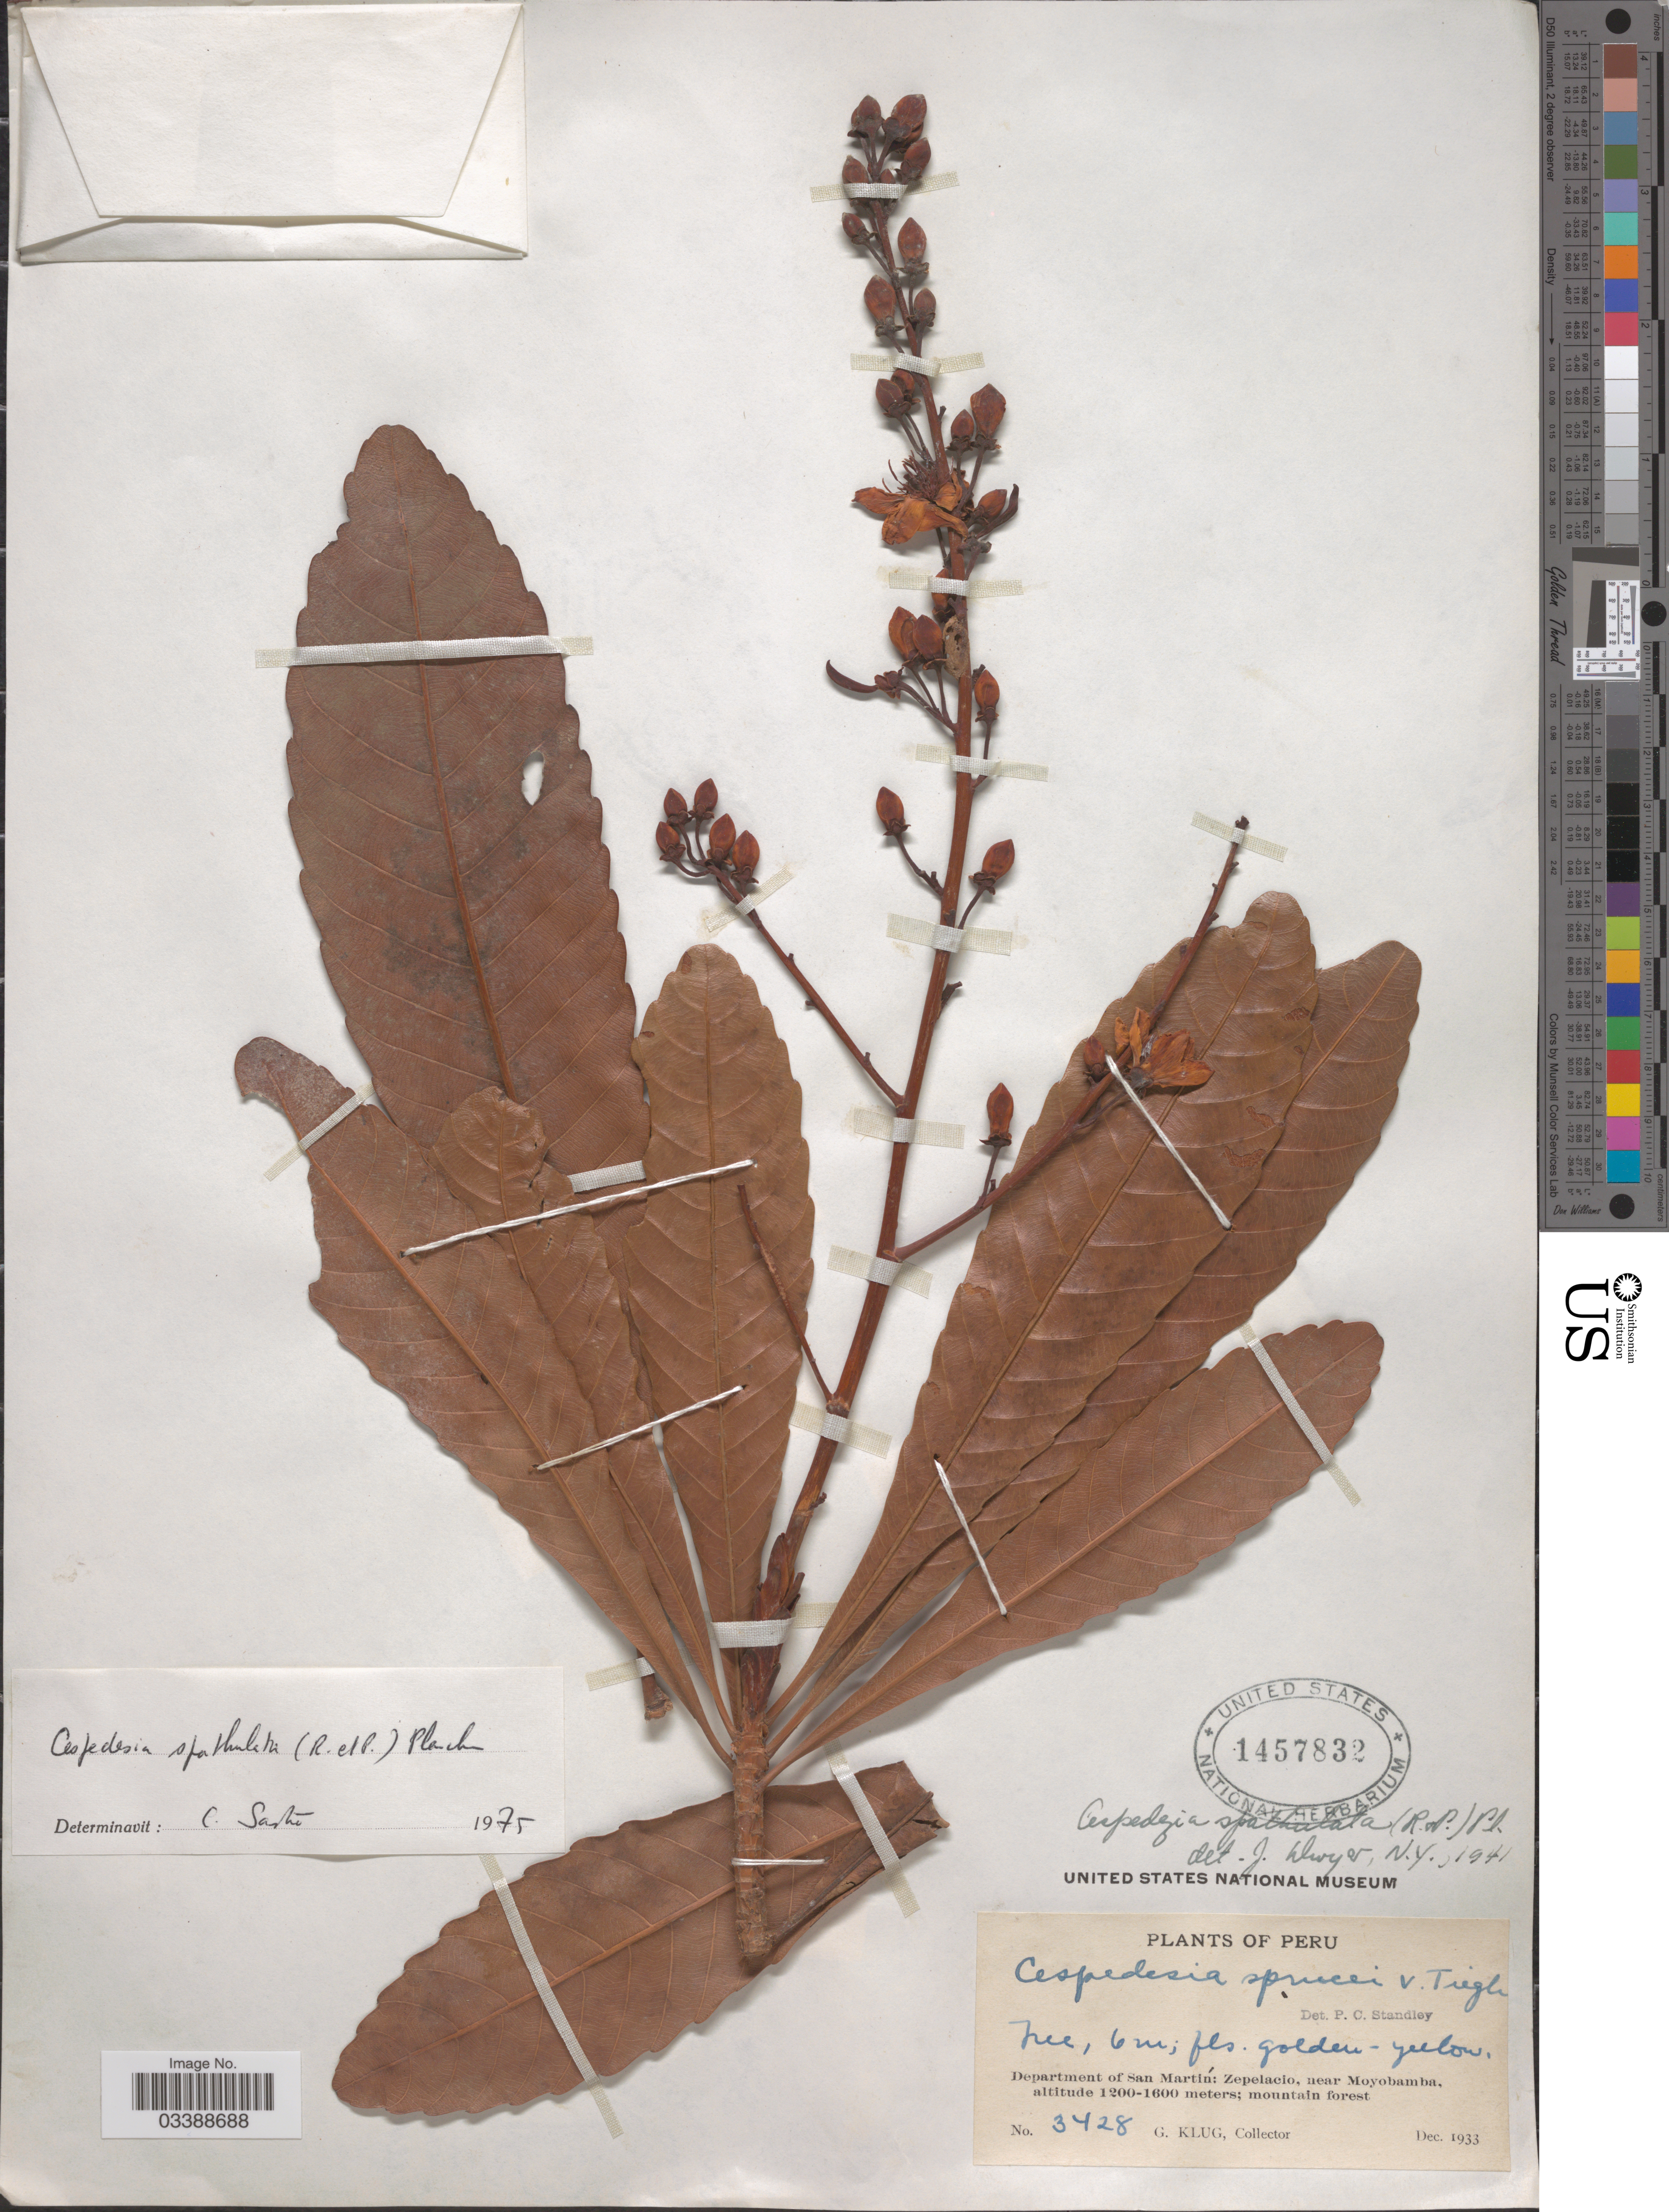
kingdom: Plantae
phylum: Tracheophyta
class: Magnoliopsida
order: Malpighiales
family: Ochnaceae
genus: Cespedesia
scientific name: Cespedesia spathulata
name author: (Ruiz & Pav.) Planch.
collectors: G. Klug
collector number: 3428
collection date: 1933-12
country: Peru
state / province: San Martín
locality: Department of San Martín: Zepelacio, near Moyobamba.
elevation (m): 1200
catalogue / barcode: US 1457832